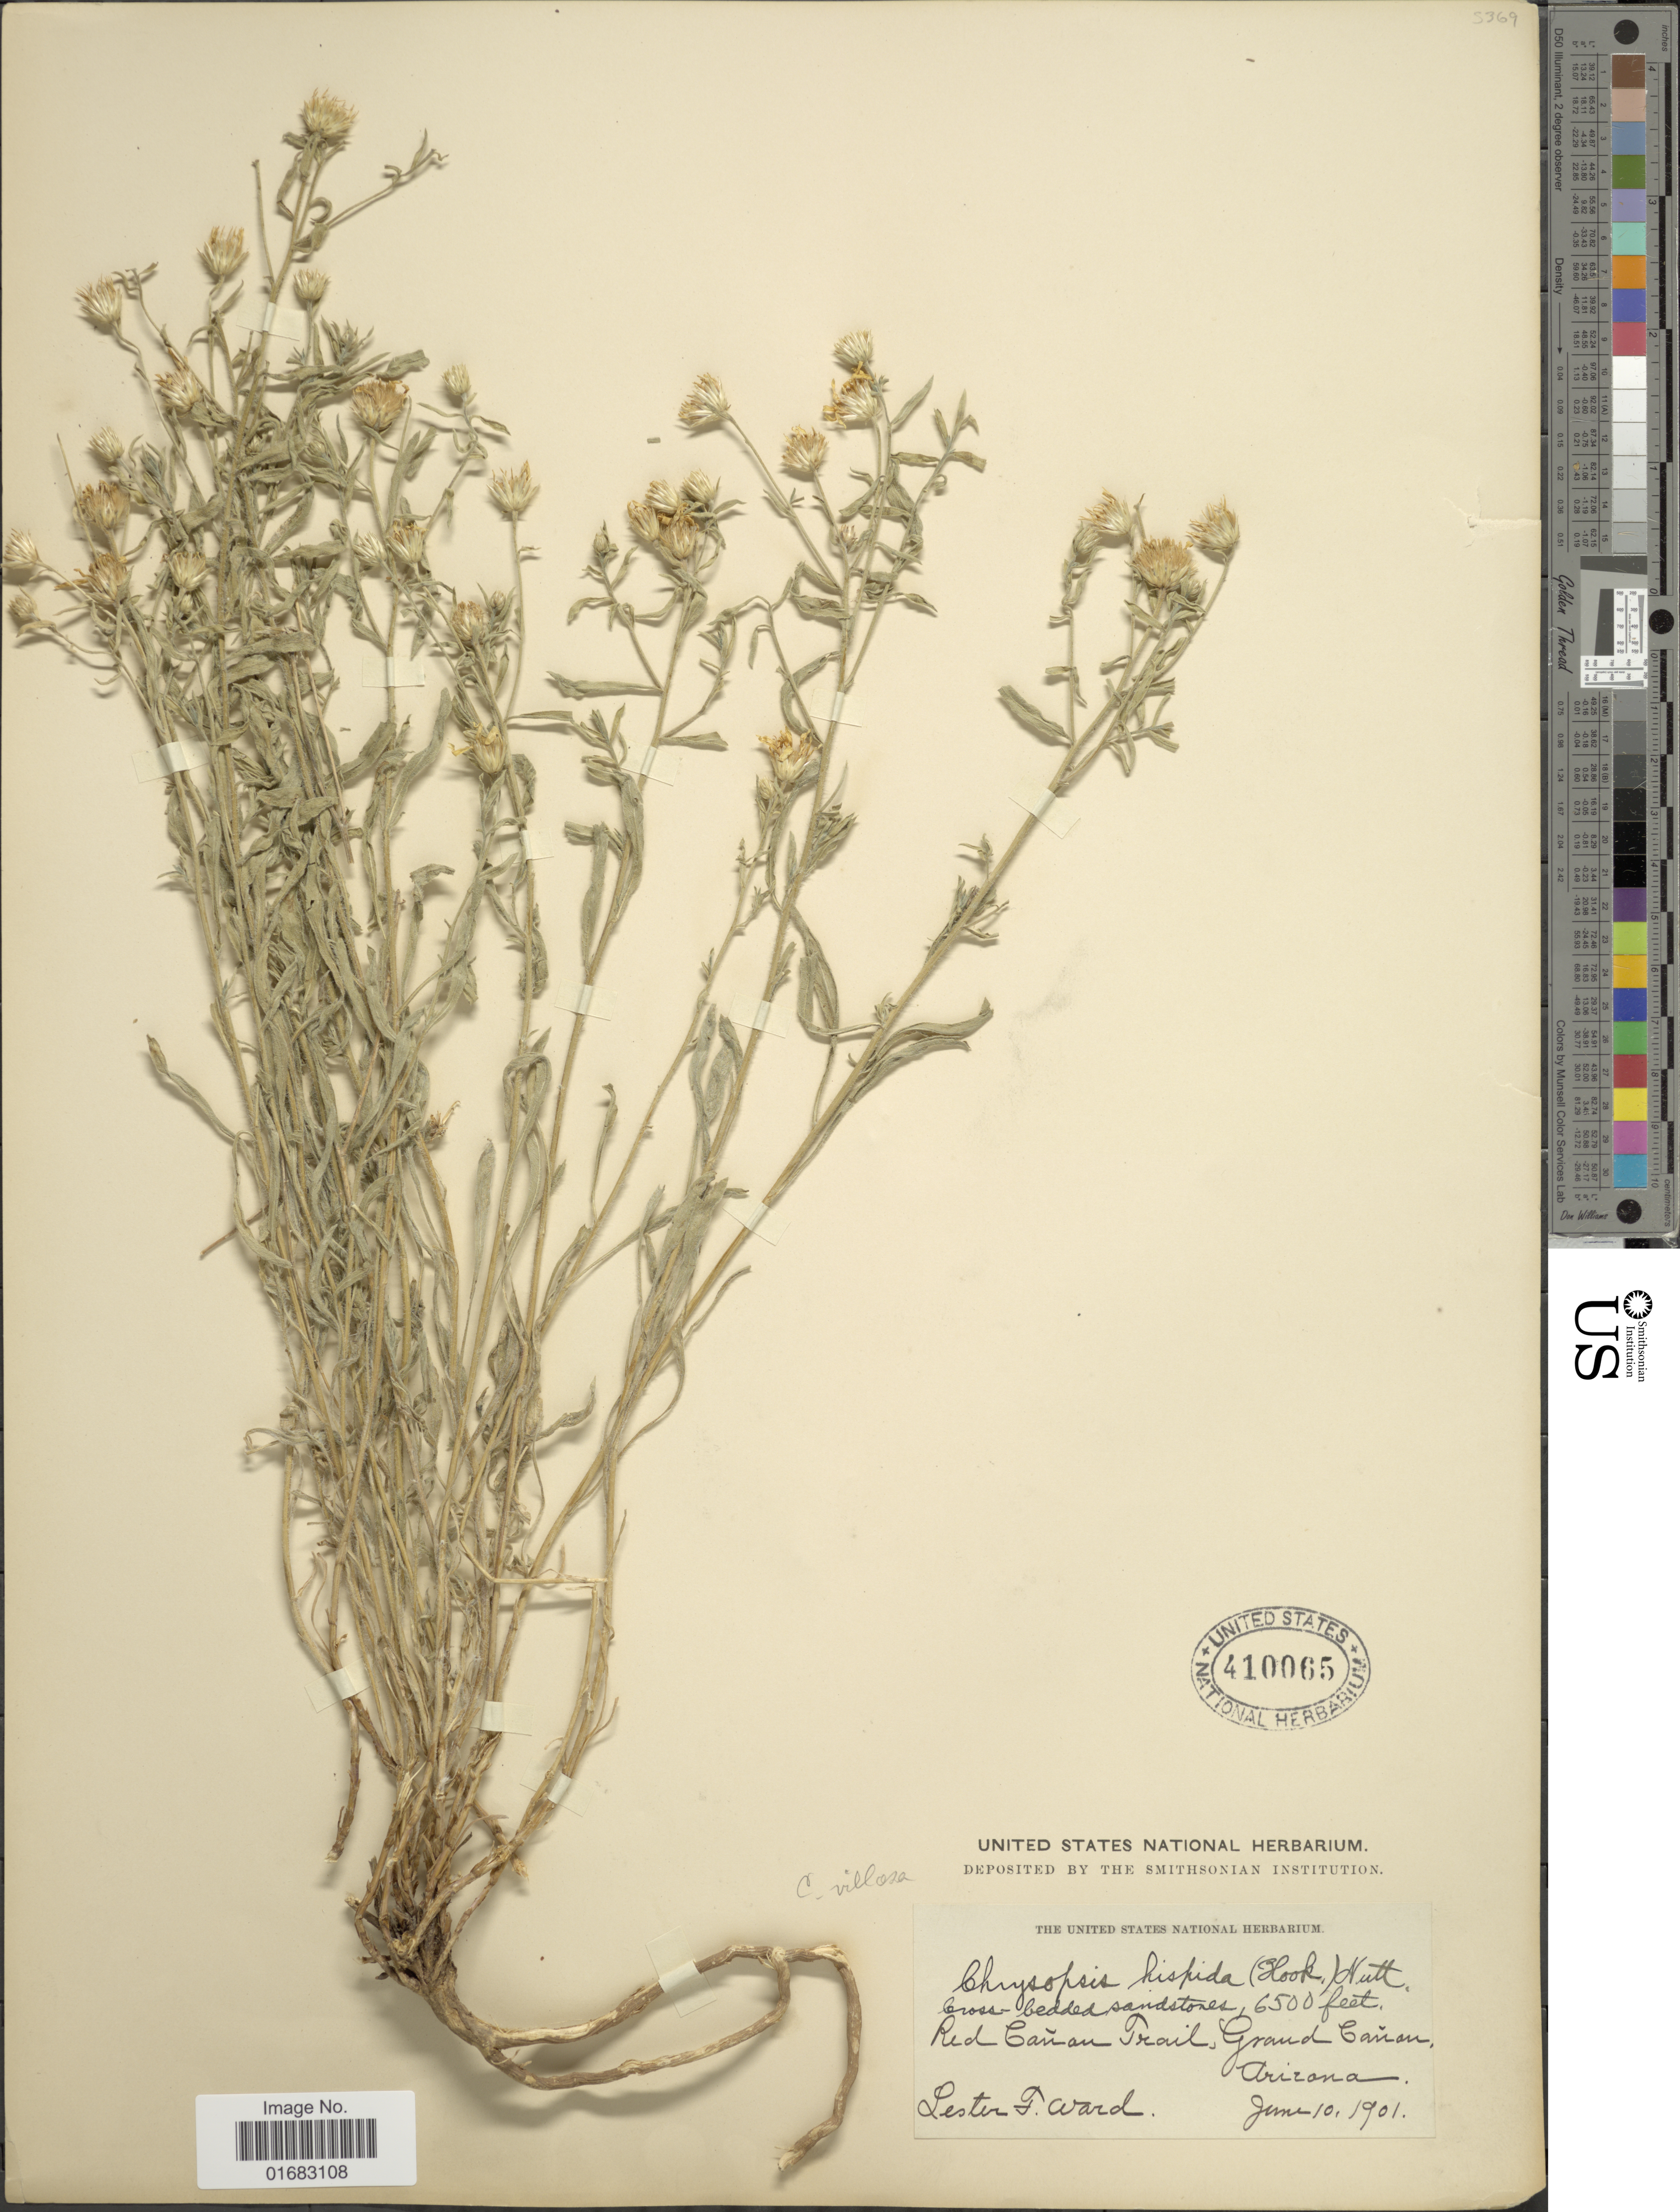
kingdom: Plantae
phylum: Tracheophyta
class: Magnoliopsida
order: Asterales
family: Asteraceae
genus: Heterotheca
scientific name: Heterotheca villosa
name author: (Pursh) Shinners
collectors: L. F. Ward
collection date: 1901-06-10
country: United States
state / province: Arizona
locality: Red Canon Trail, Grand Canon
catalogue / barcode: US 410065